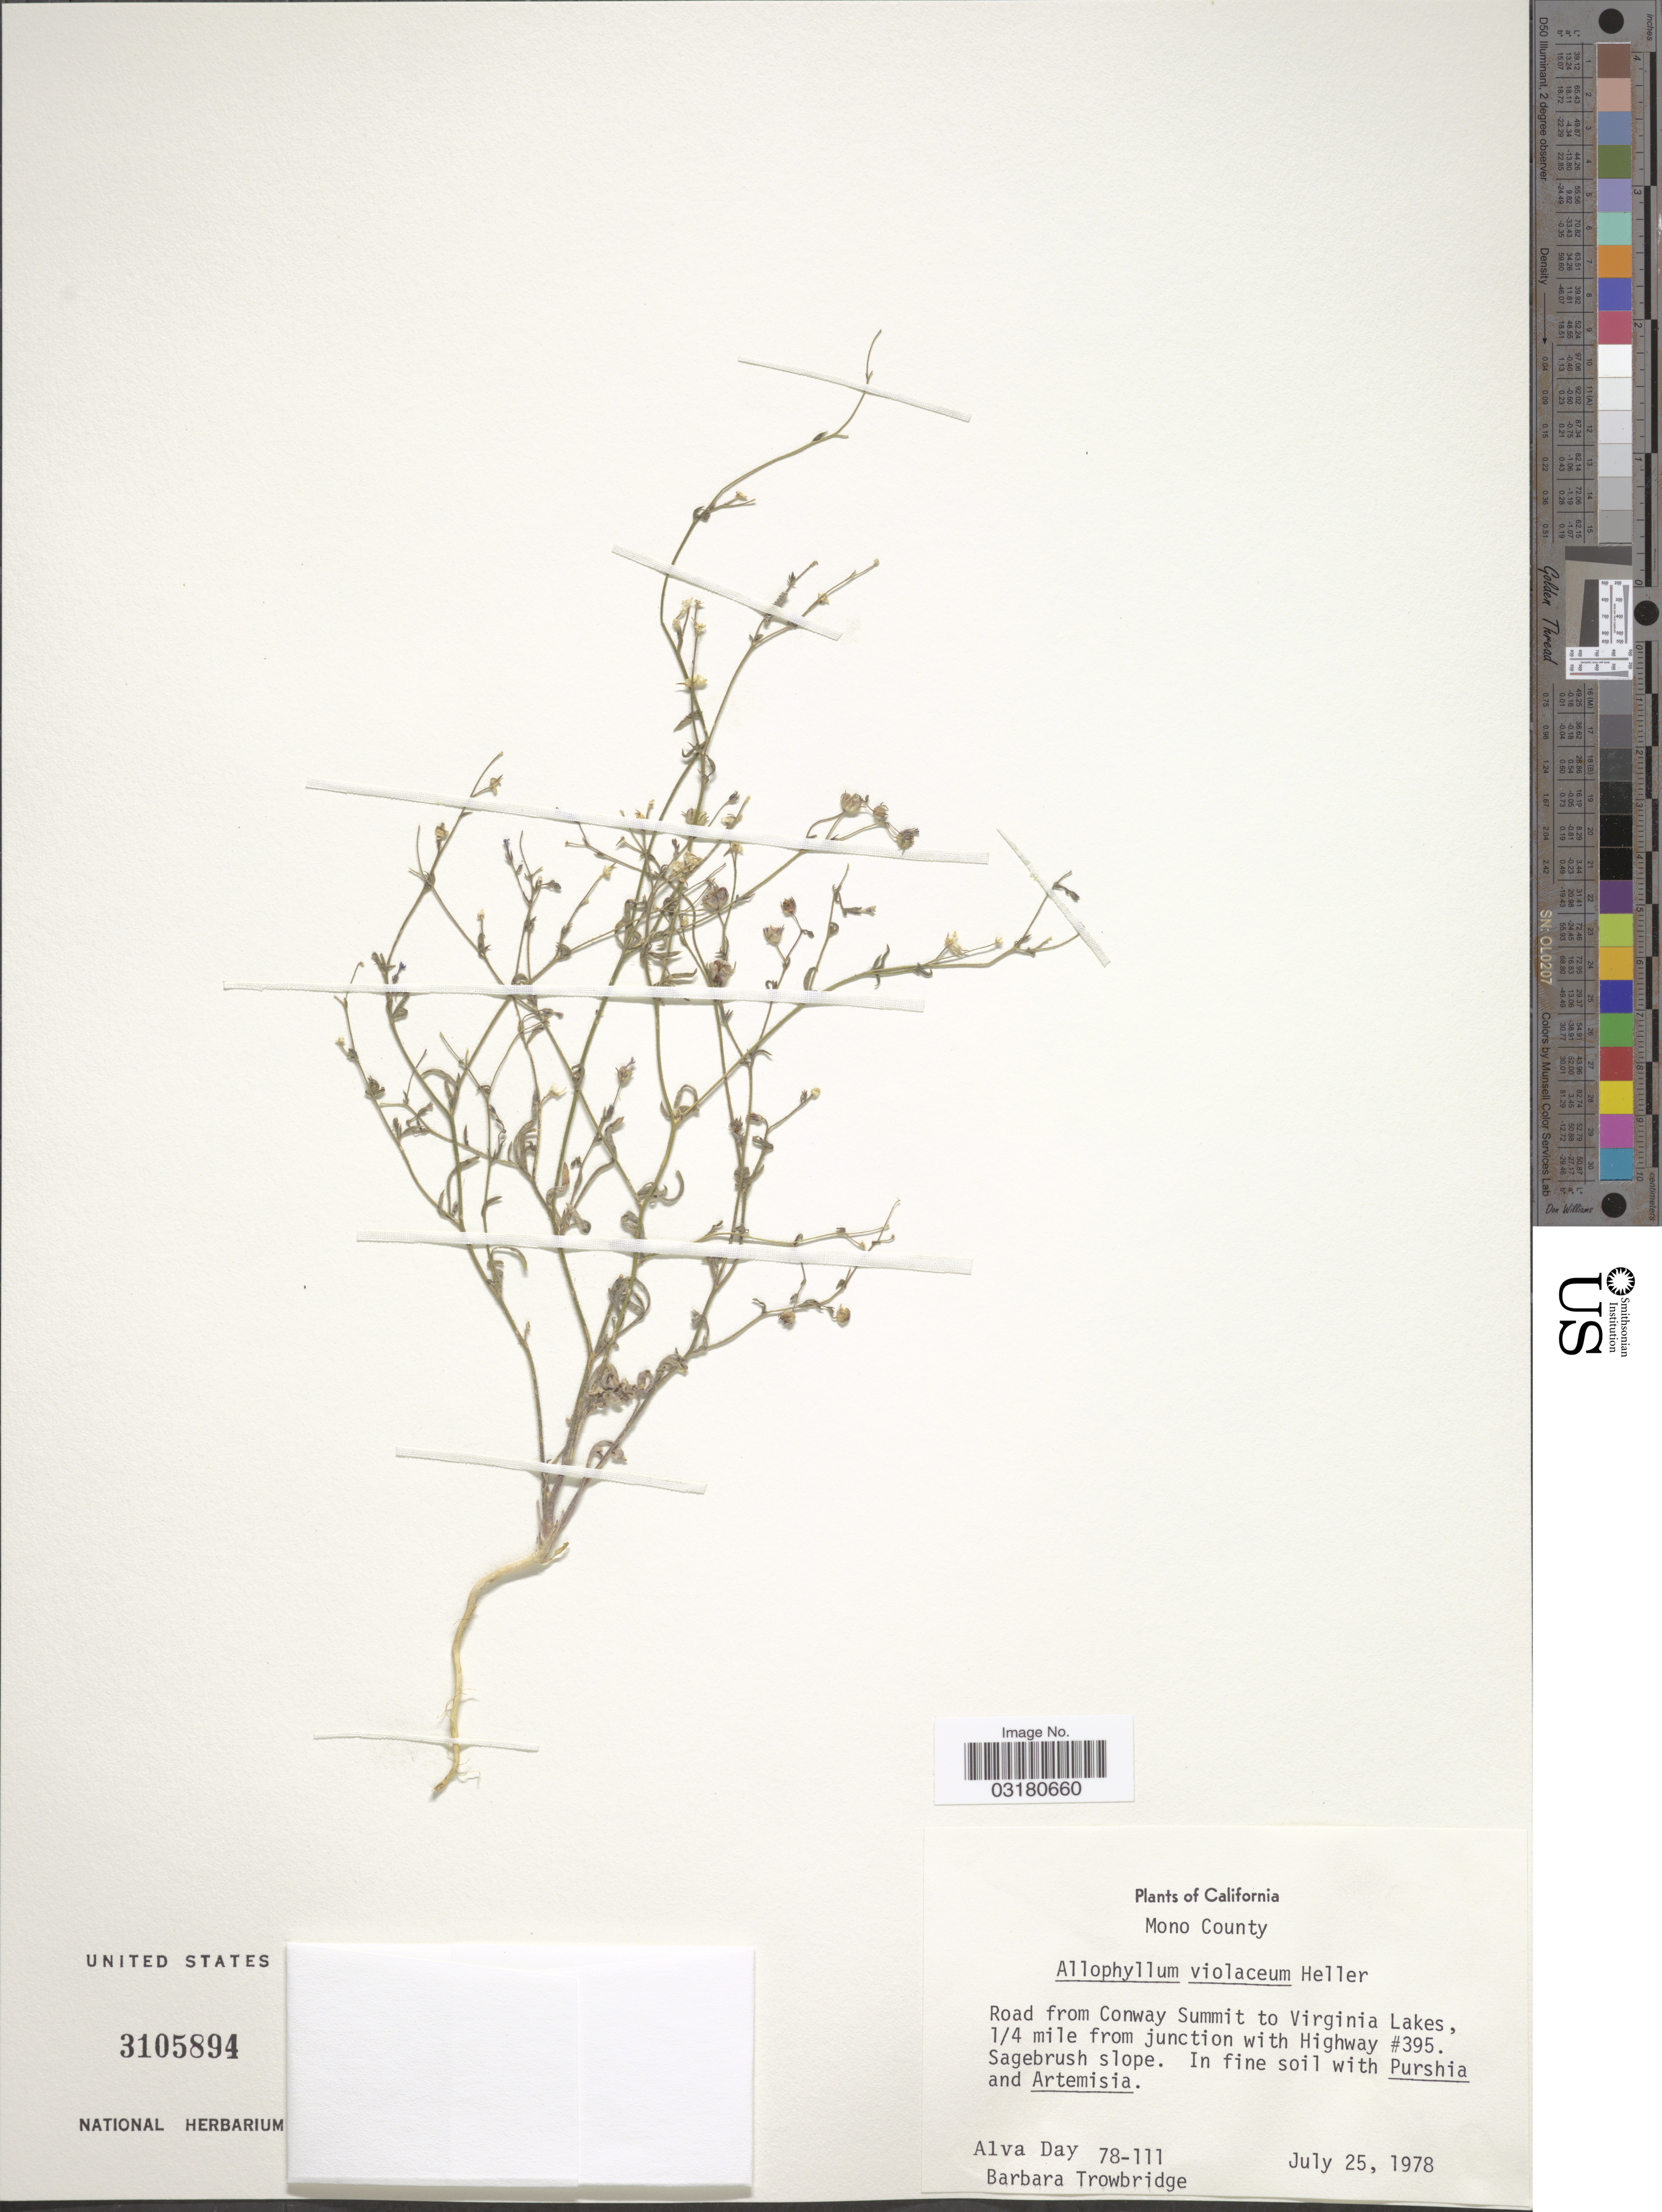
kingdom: Plantae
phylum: Tracheophyta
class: Magnoliopsida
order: Ericales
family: Polemoniaceae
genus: Allophyllum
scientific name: Allophyllum violaceum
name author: (A. Heller) A.D. Grant & V.E. Grant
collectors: A. G. Day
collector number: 78-111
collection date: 1978-07-25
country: United States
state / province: California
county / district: Mono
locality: Mono County. Road from Conway Summit to Virginia Lakes, 1/4 mile from junction with Highway #395. Sagebrush slope.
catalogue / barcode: US 3105894